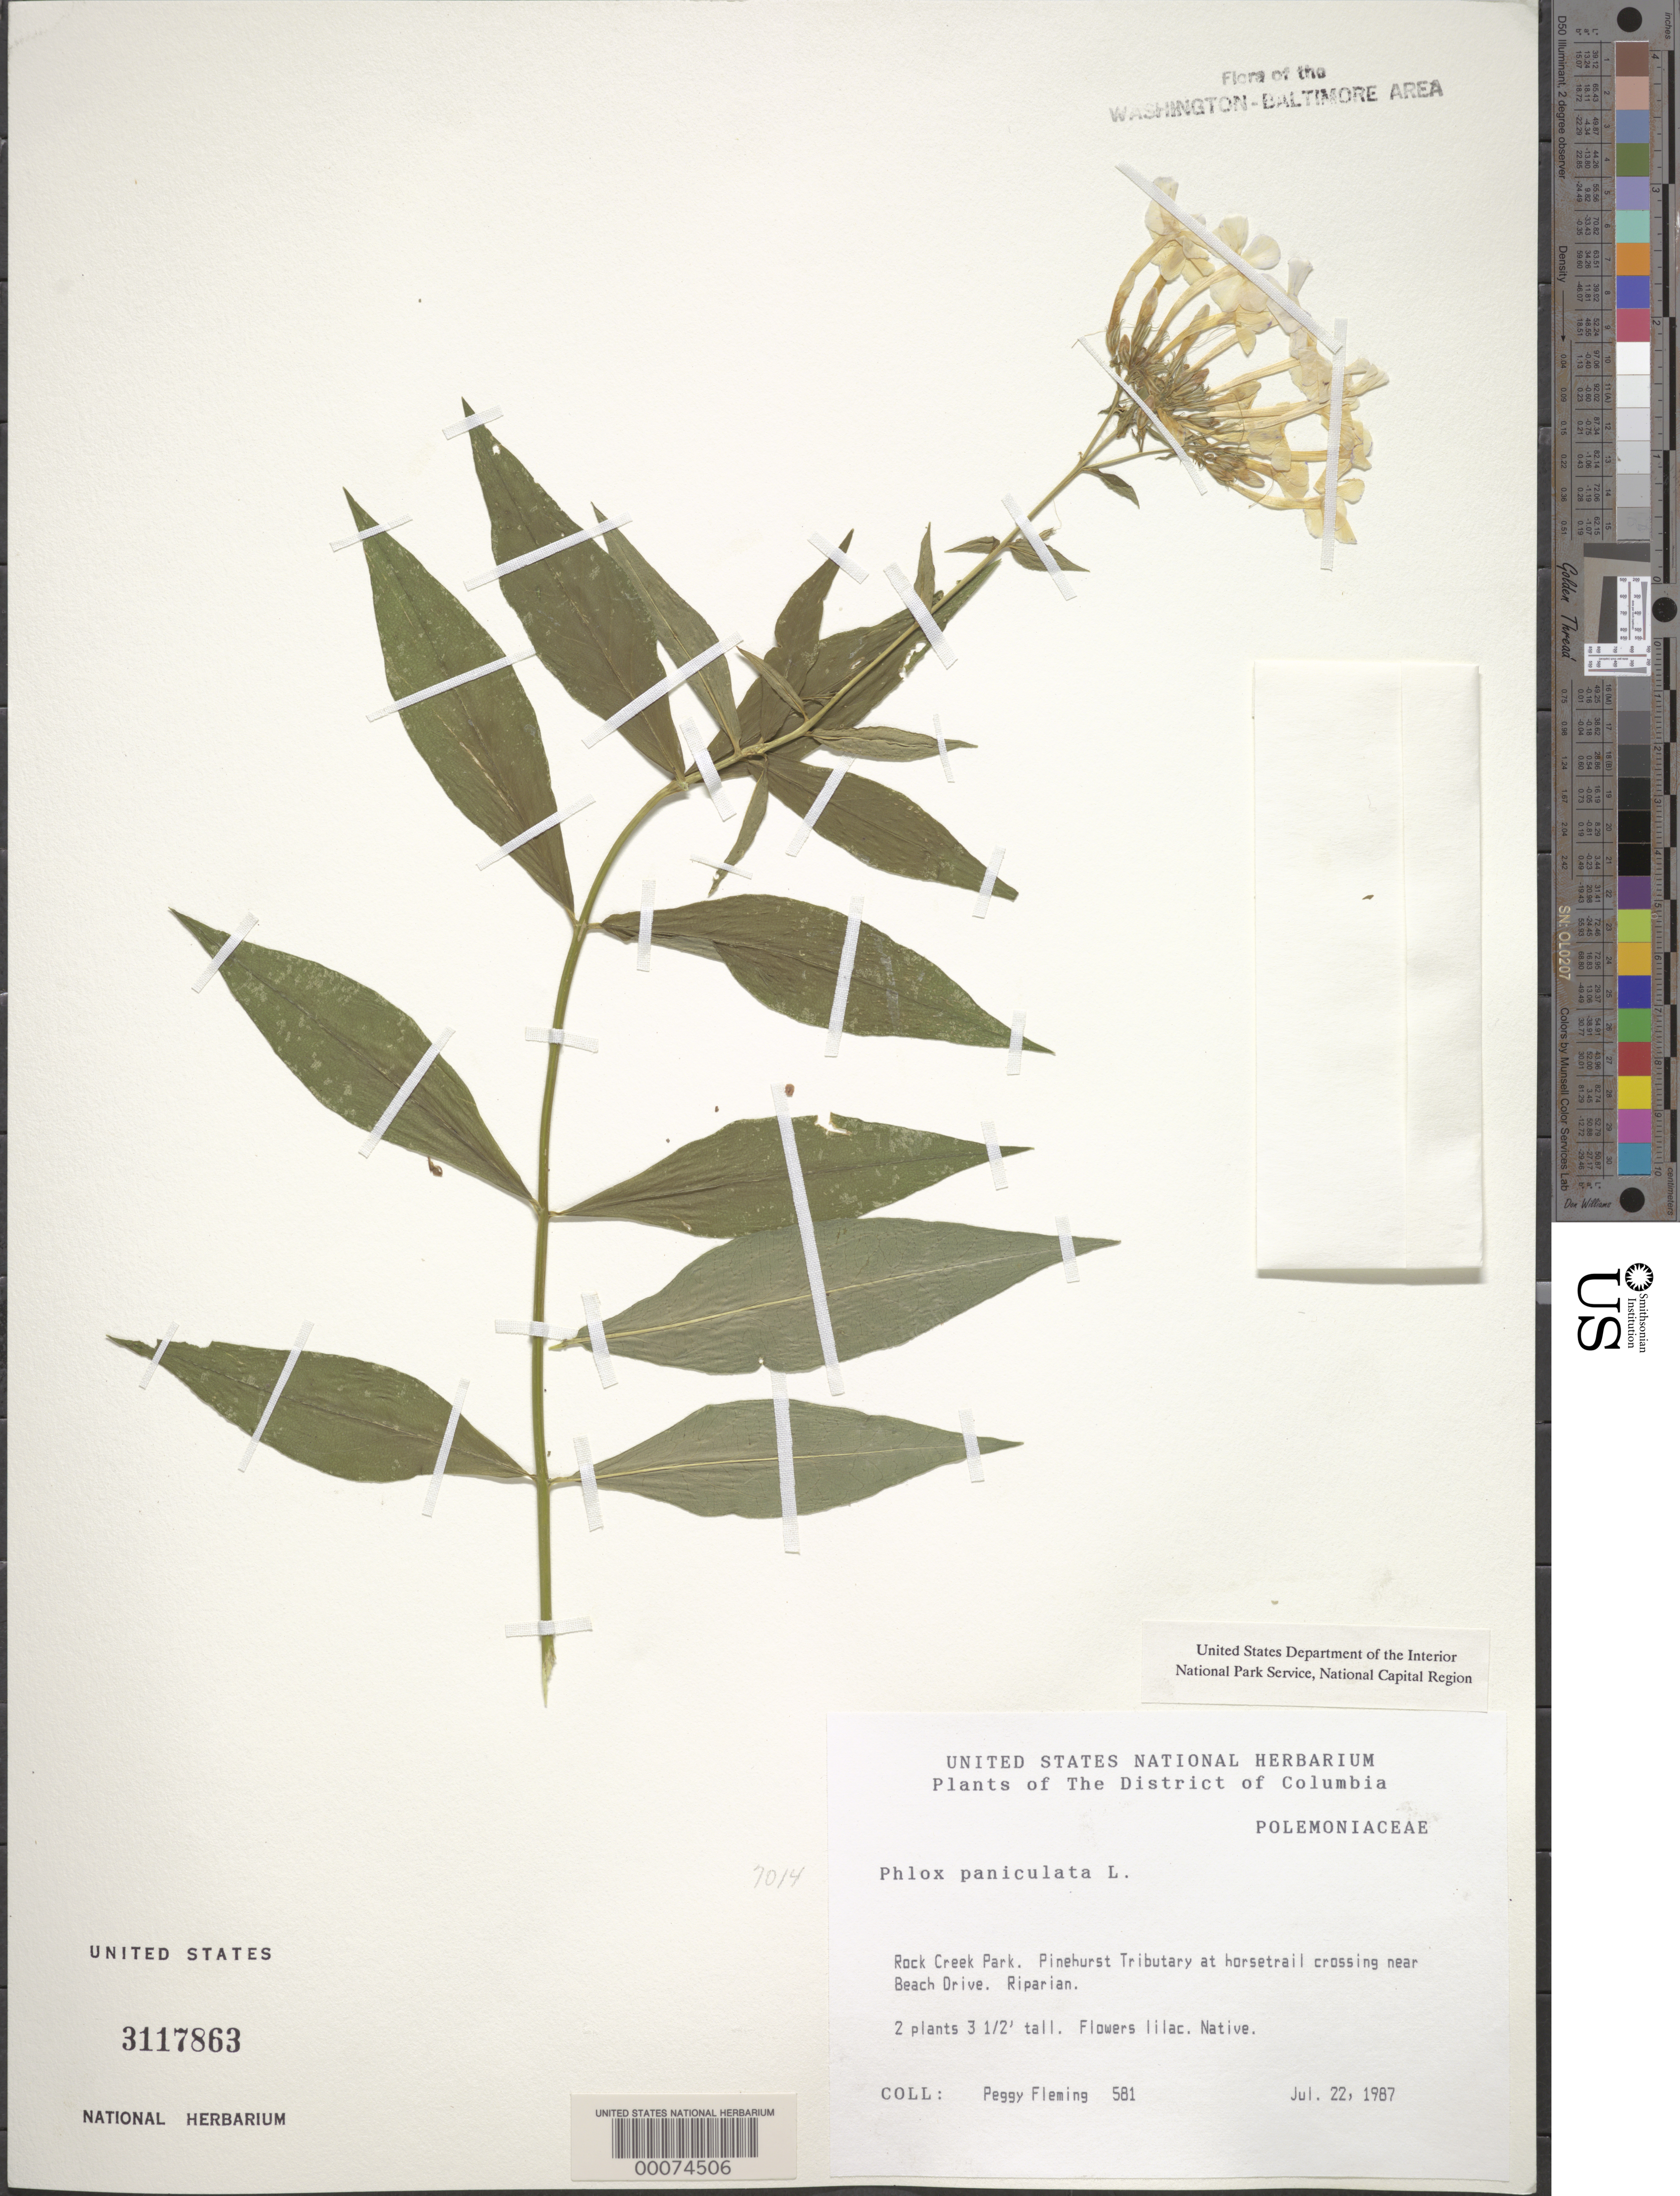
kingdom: Plantae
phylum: Tracheophyta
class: Magnoliopsida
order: Ericales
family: Polemoniaceae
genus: Phlox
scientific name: Phlox paniculata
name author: L.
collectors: P. Fleming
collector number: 581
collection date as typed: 22 Jul 1987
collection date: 1987-07-22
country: United States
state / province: District of Columbia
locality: Rock Creek Park. Pinehurst tributary at Horsetrail Crossing near Beach Drive. Rock Creek Park and Vicinity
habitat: Riparian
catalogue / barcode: US 3117863